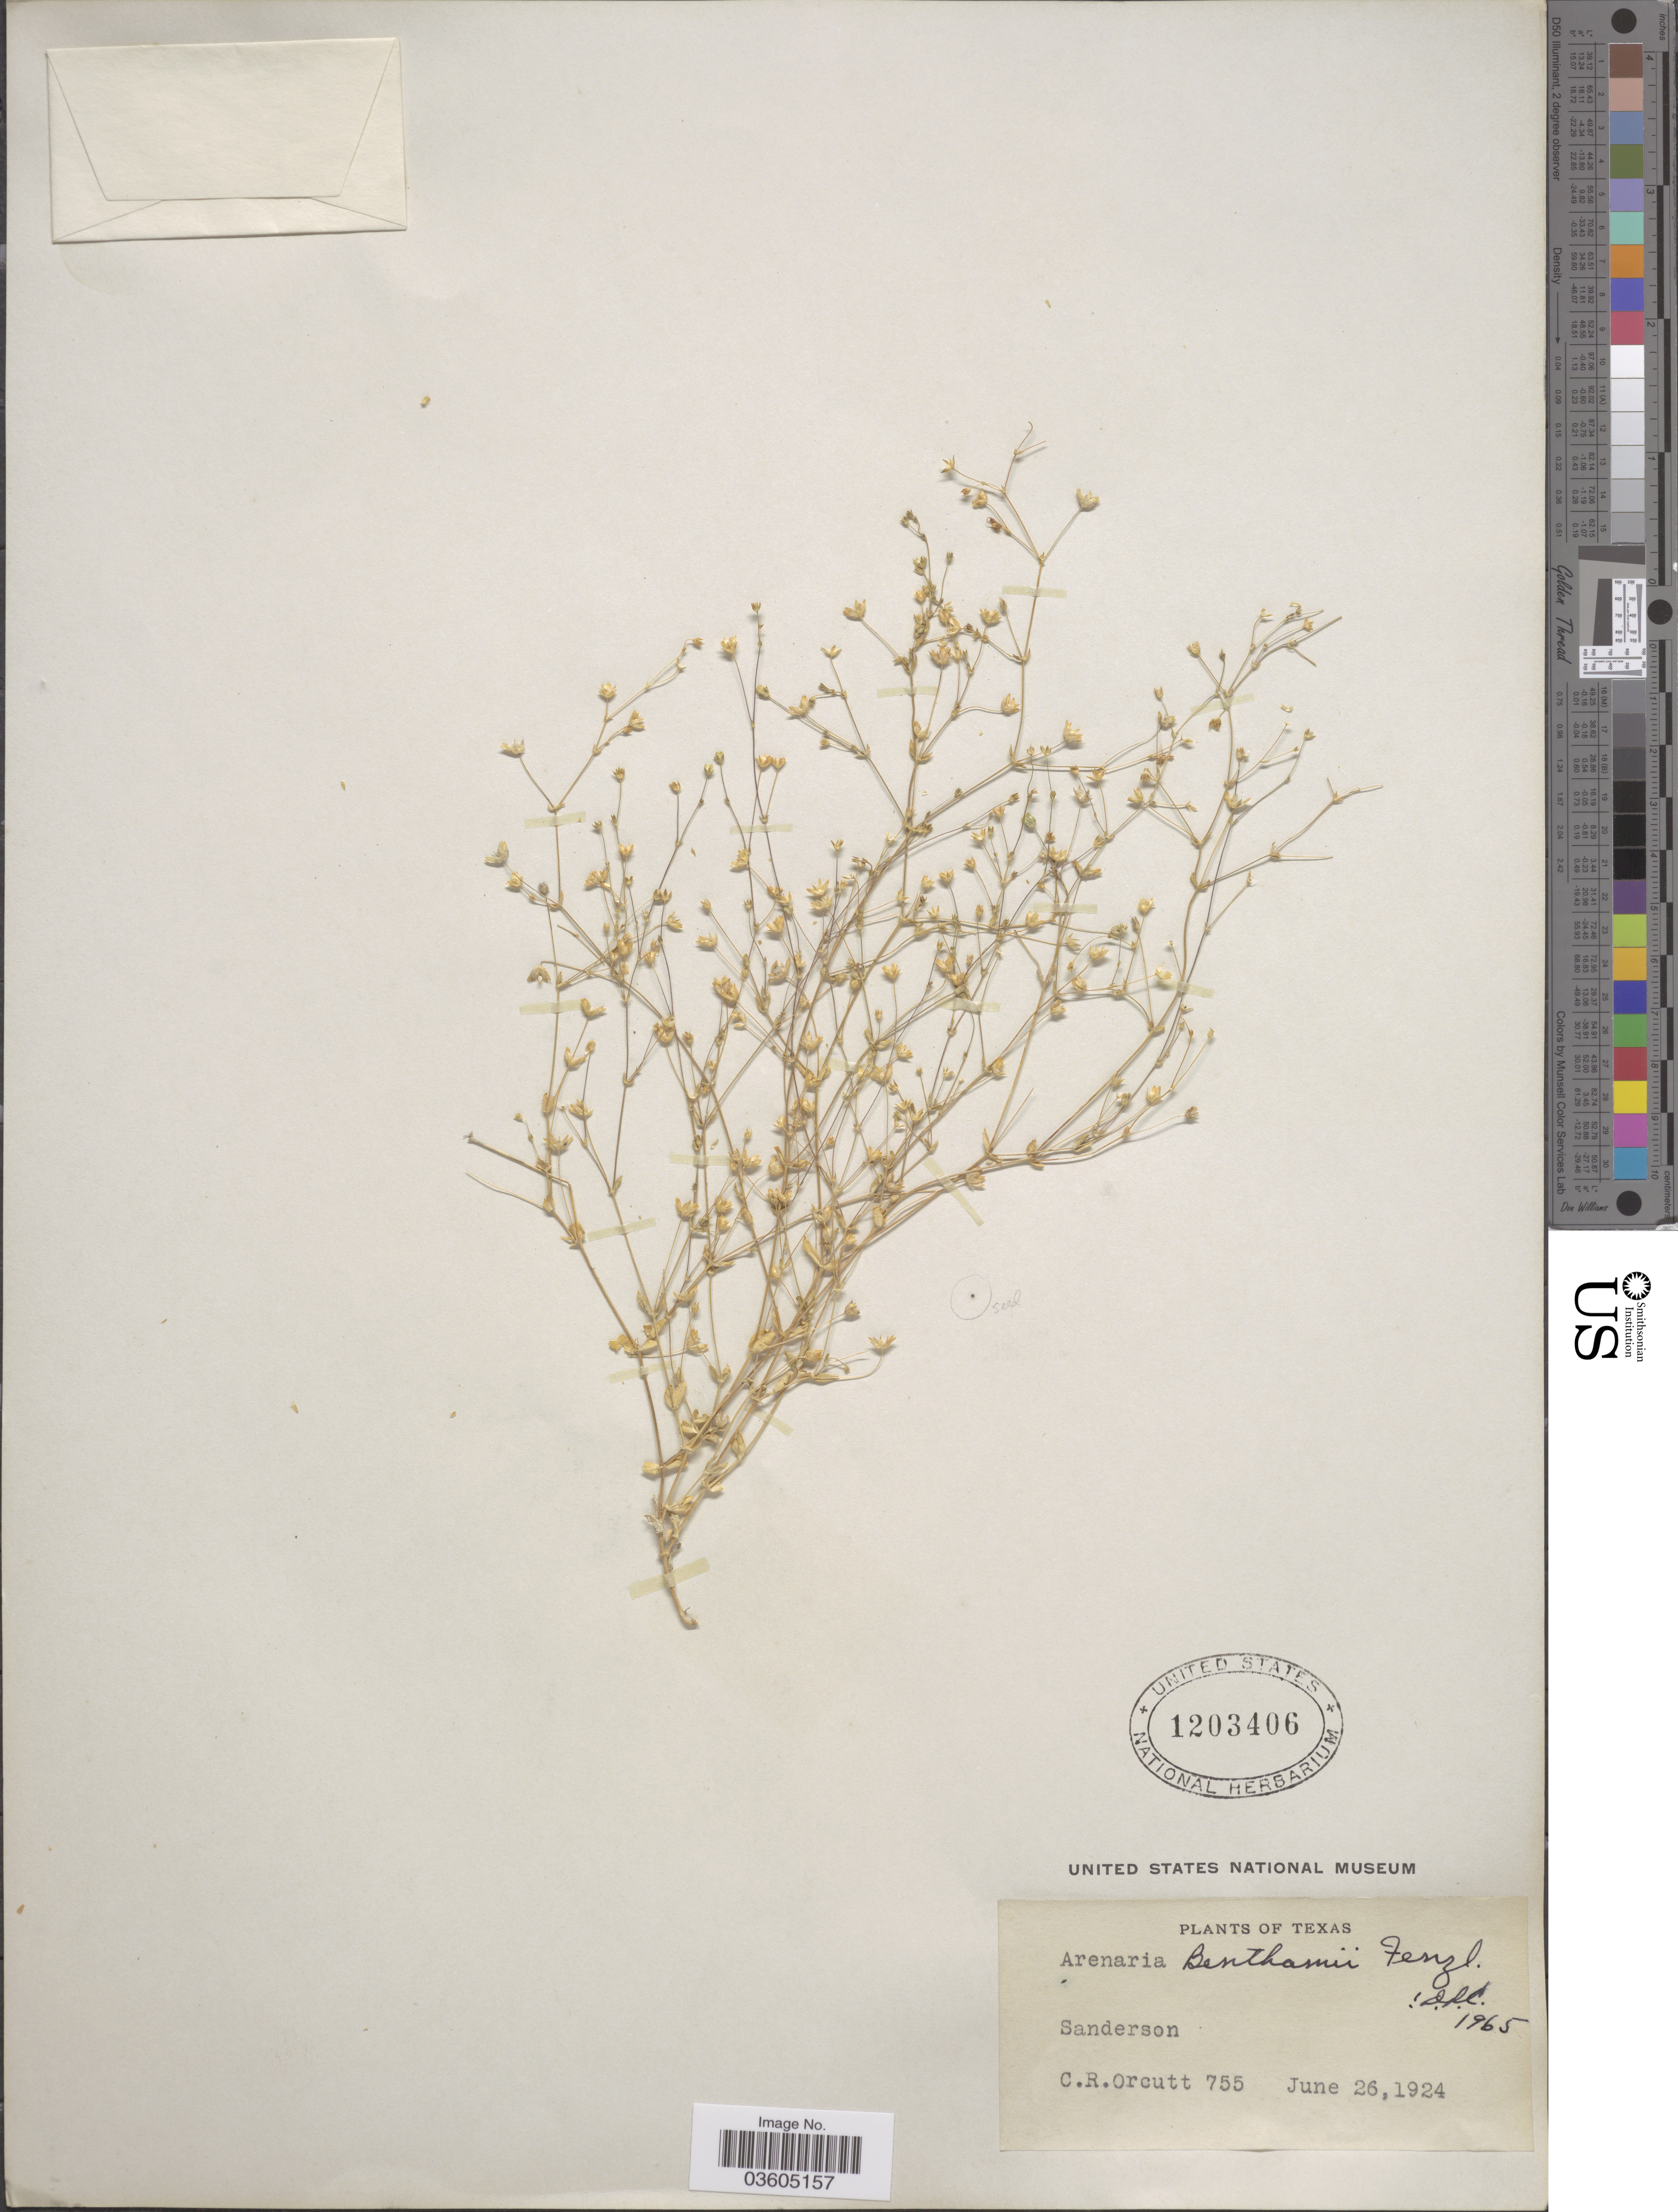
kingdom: Plantae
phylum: Tracheophyta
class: Magnoliopsida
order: Caryophyllales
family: Caryophyllaceae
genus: Arenaria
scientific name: Arenaria benthamii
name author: Fenzl ex Torr. & A. Gray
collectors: C. R. Orcutt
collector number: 755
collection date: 1924-06-26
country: United States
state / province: Texas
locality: Sanderson.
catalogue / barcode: US 1203406